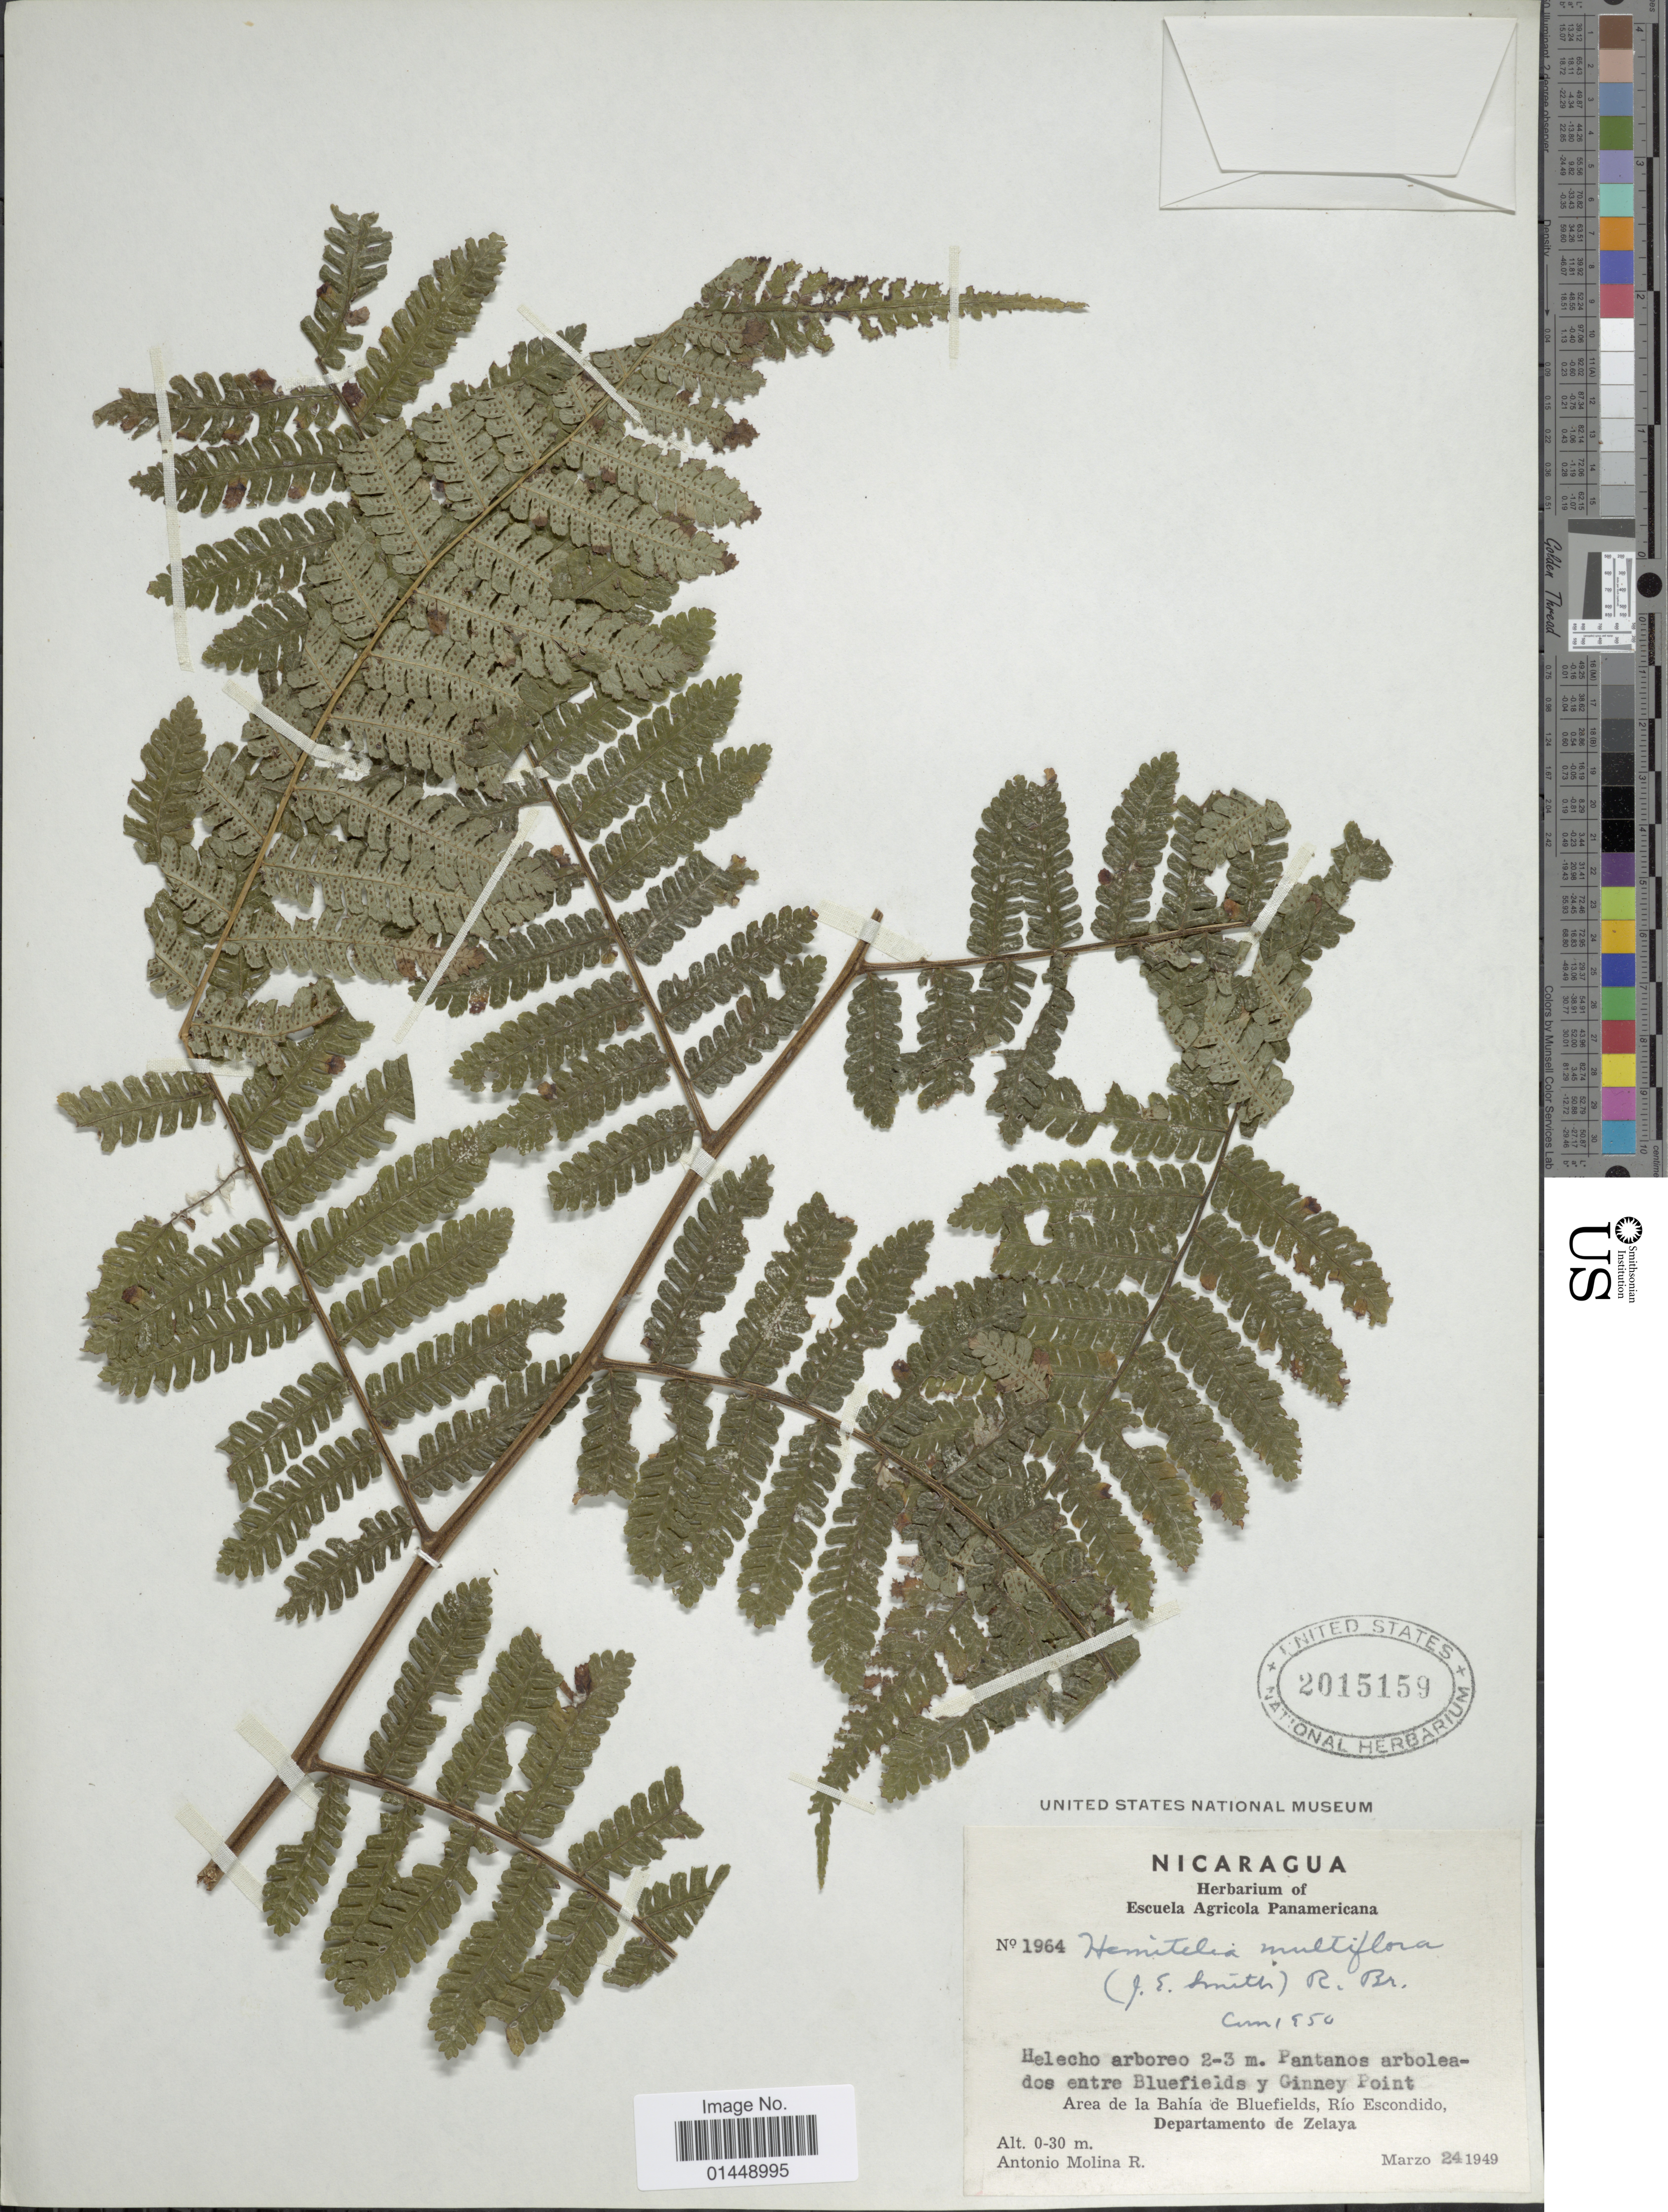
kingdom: Plantae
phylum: Tracheophyta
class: Polypodiopsida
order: Cyatheales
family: Cyatheaceae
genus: Cyathea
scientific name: Cyathea multiflora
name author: Sm.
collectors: A. Molina R.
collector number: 1964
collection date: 1949-03-24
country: Nicaragua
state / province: Atlantico Sur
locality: Pantanos arboleados entre Bluefields y Ginney Point. Area de la Bahía de Bluefields, Río Escondido, Departamento de Zelaya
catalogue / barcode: US 2015159